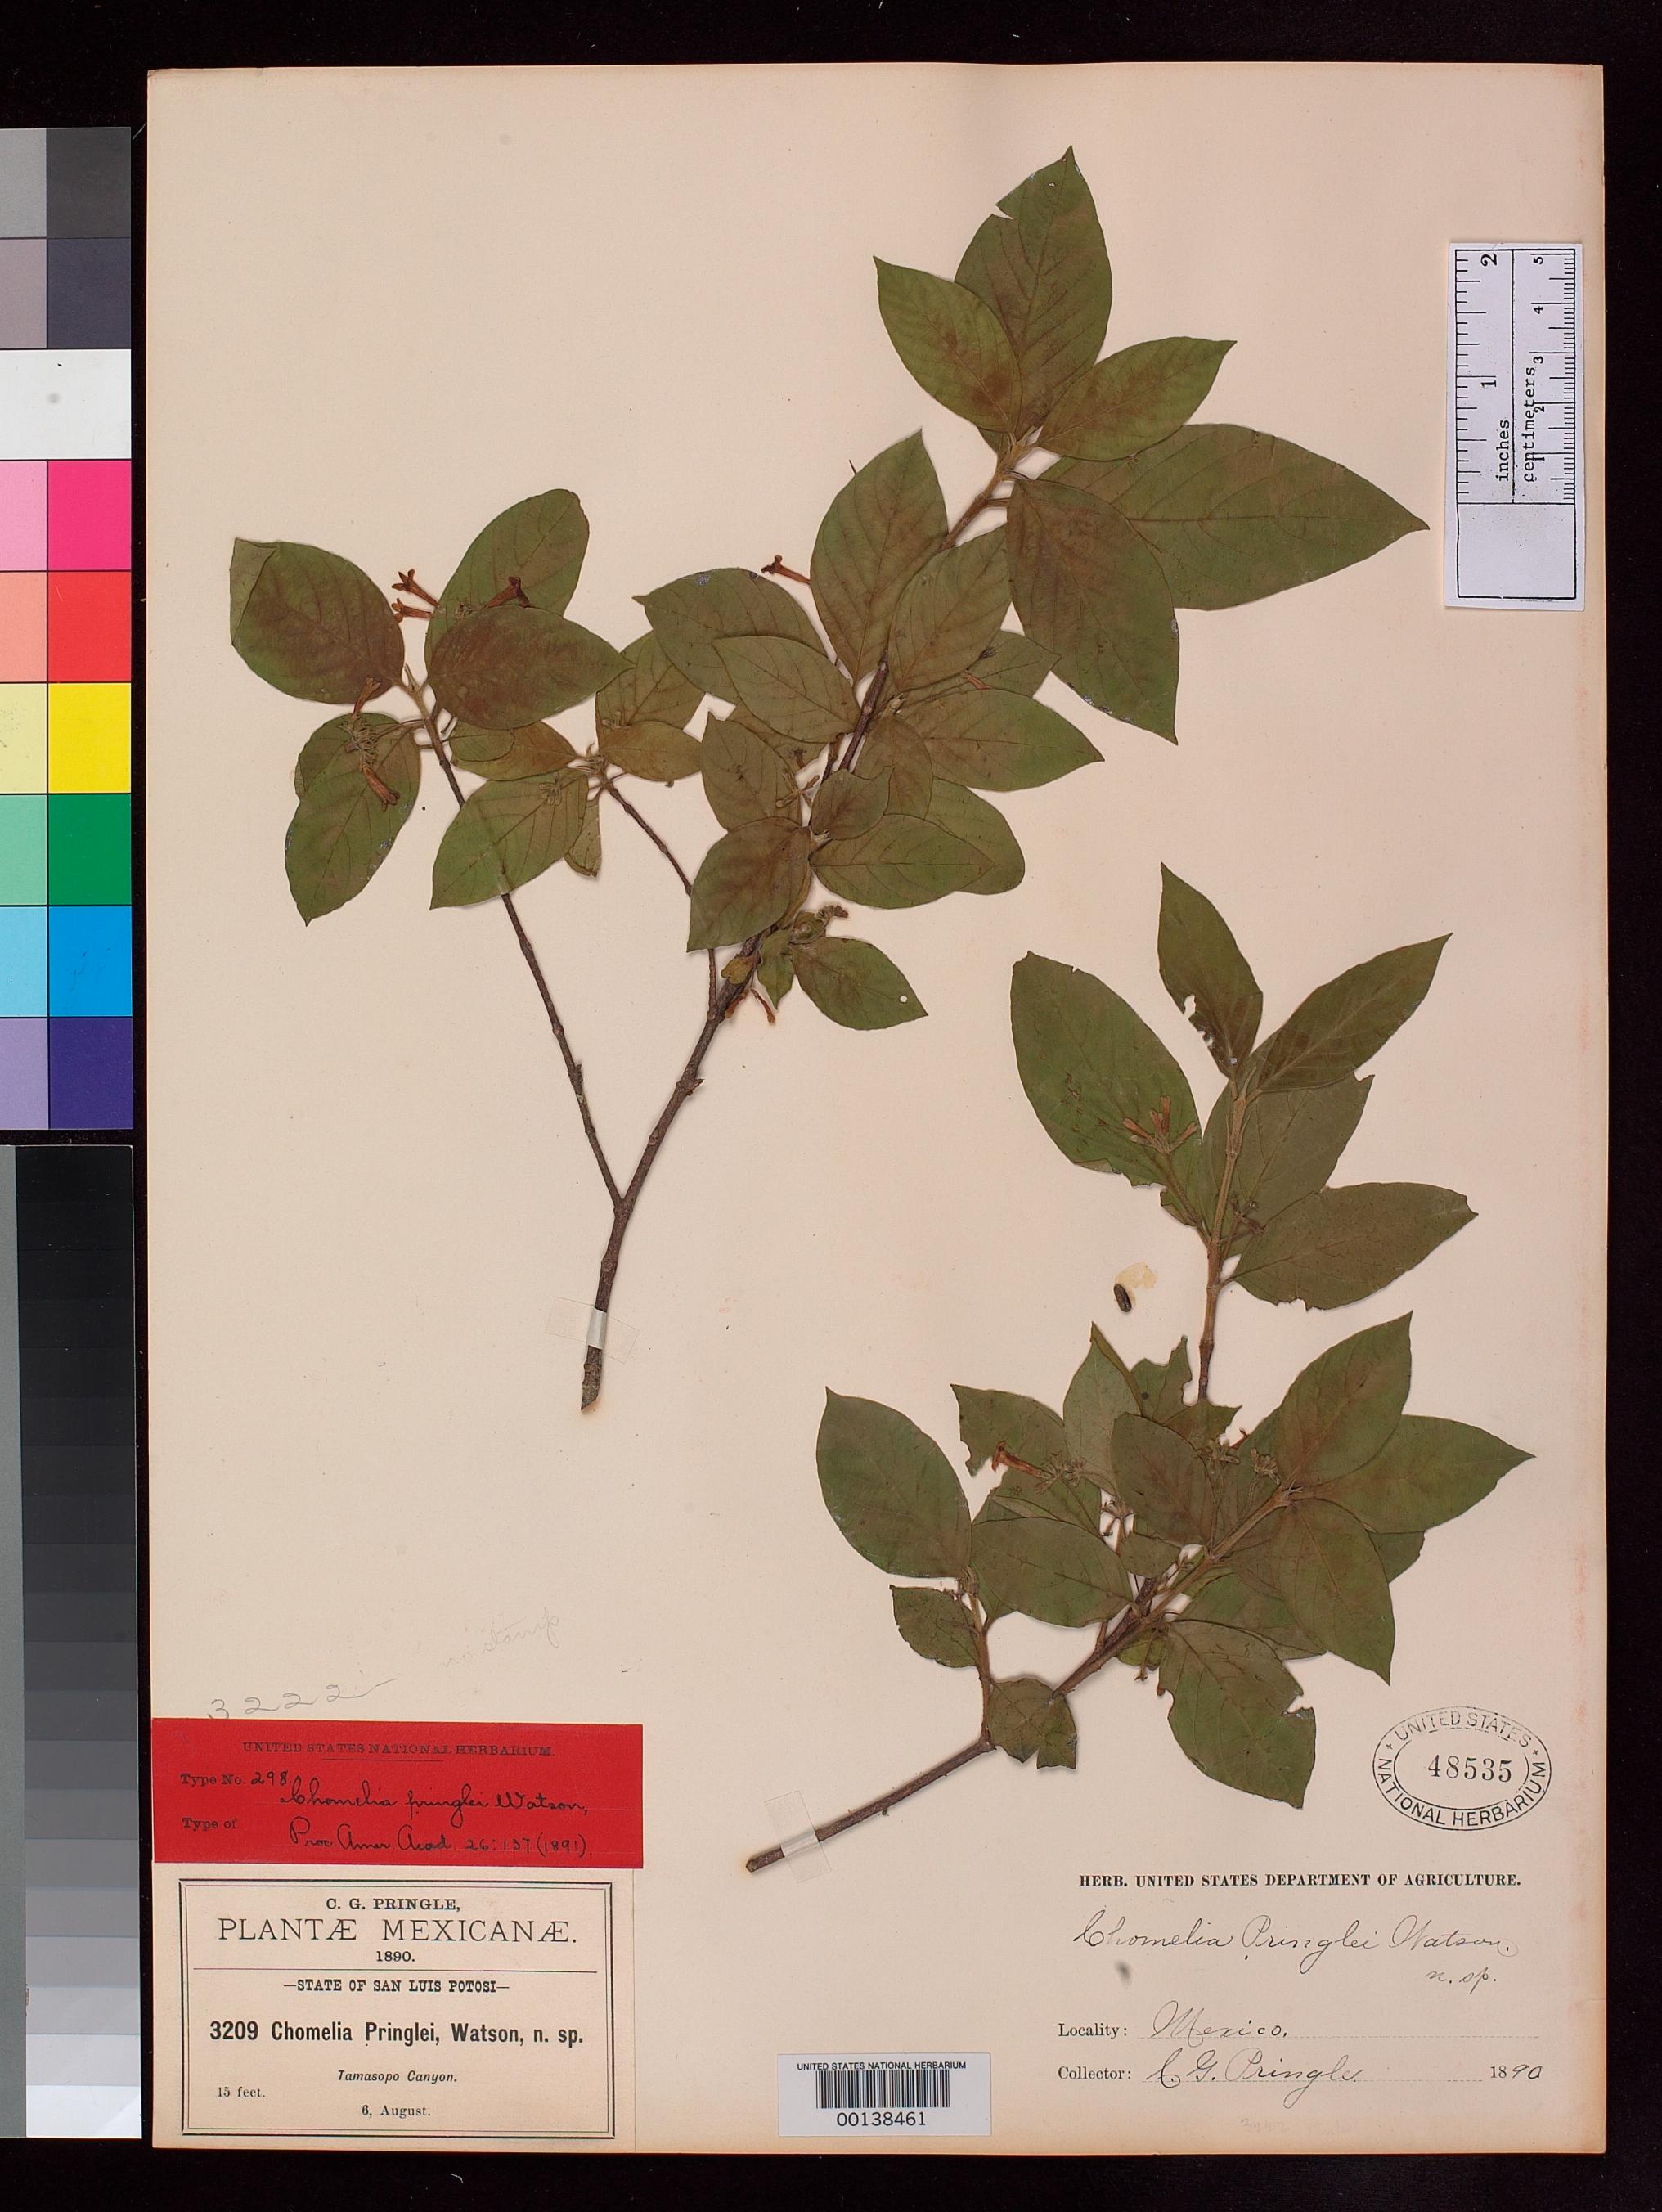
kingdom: Plantae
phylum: Tracheophyta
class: Magnoliopsida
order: Gentianales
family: Rubiaceae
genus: Chomelia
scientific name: Chomelia pringlei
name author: S. Watson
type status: Isotype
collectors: C. G. Pringle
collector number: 3209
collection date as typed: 06 Aug 1890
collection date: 1890-08-06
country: Mexico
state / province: San Luis Potosi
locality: Tamasopo Canon.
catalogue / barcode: US 48535